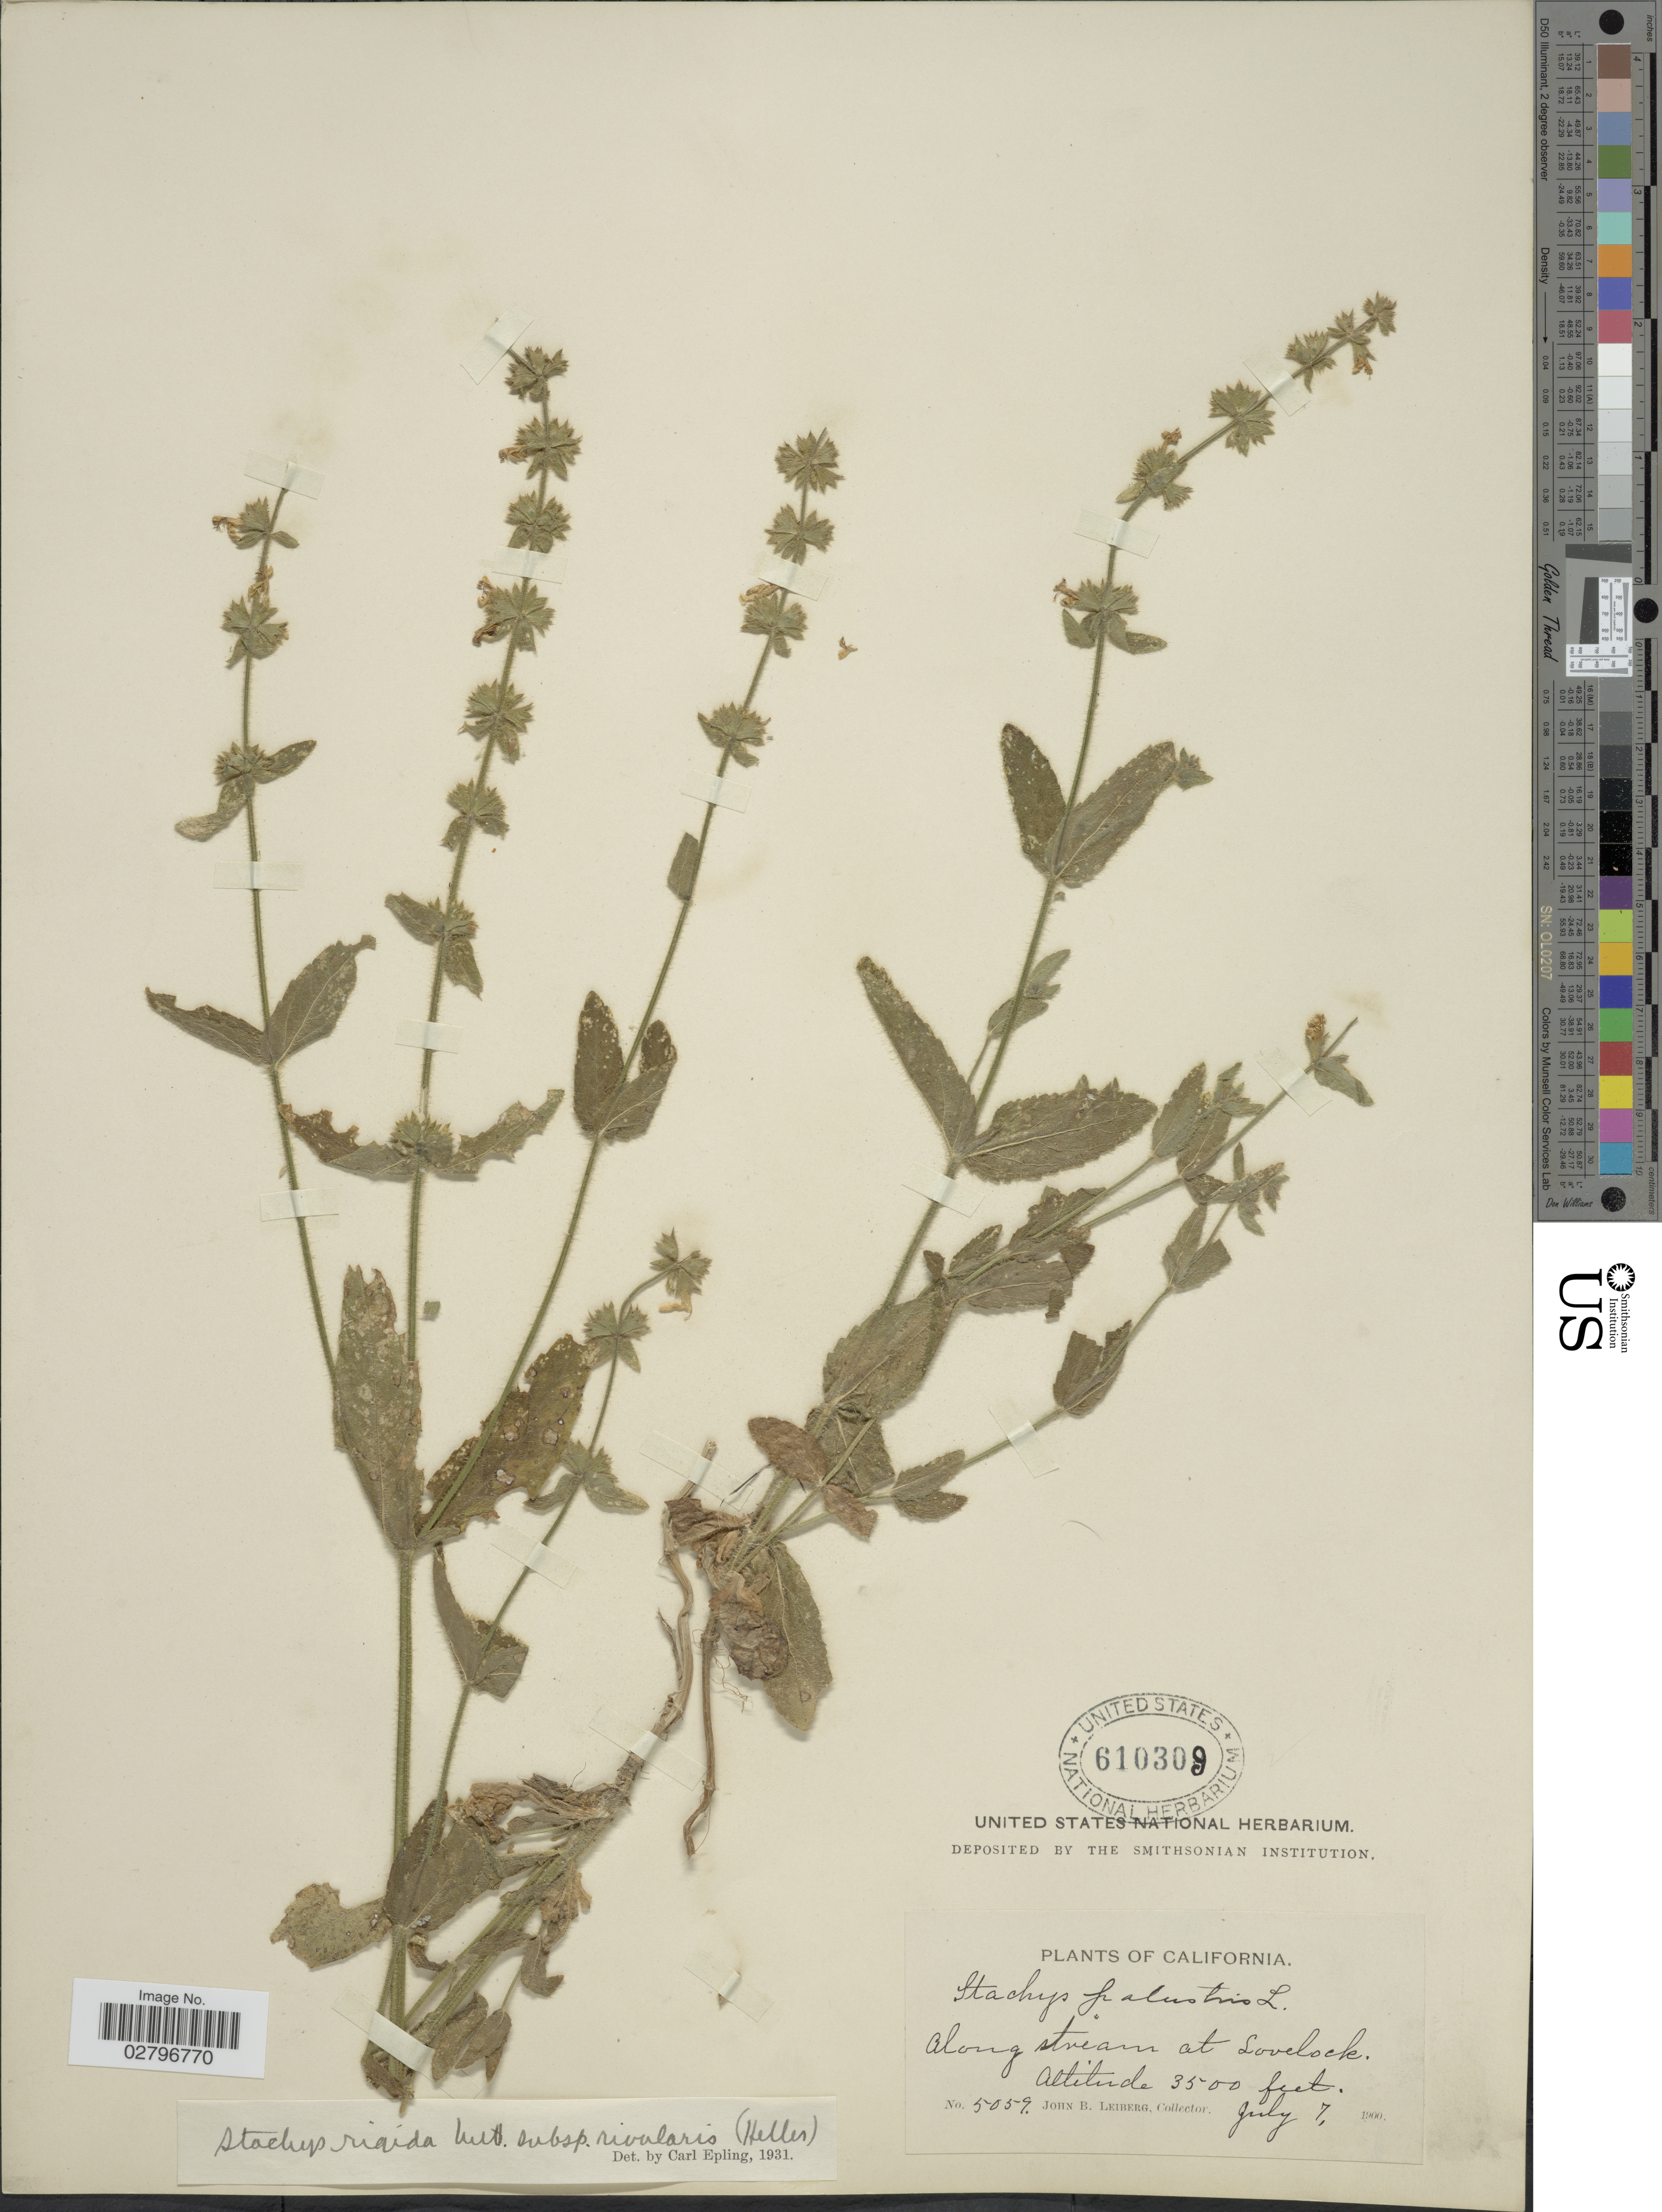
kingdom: Plantae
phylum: Tracheophyta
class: Magnoliopsida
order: Lamiales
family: Lamiaceae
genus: Stachys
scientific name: Stachys rigida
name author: Nutt. ex Benth.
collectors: J. B. Leiberg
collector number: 5059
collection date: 1900-07-07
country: United States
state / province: California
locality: Along stream at Lovelock.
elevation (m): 1067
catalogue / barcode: US 610309